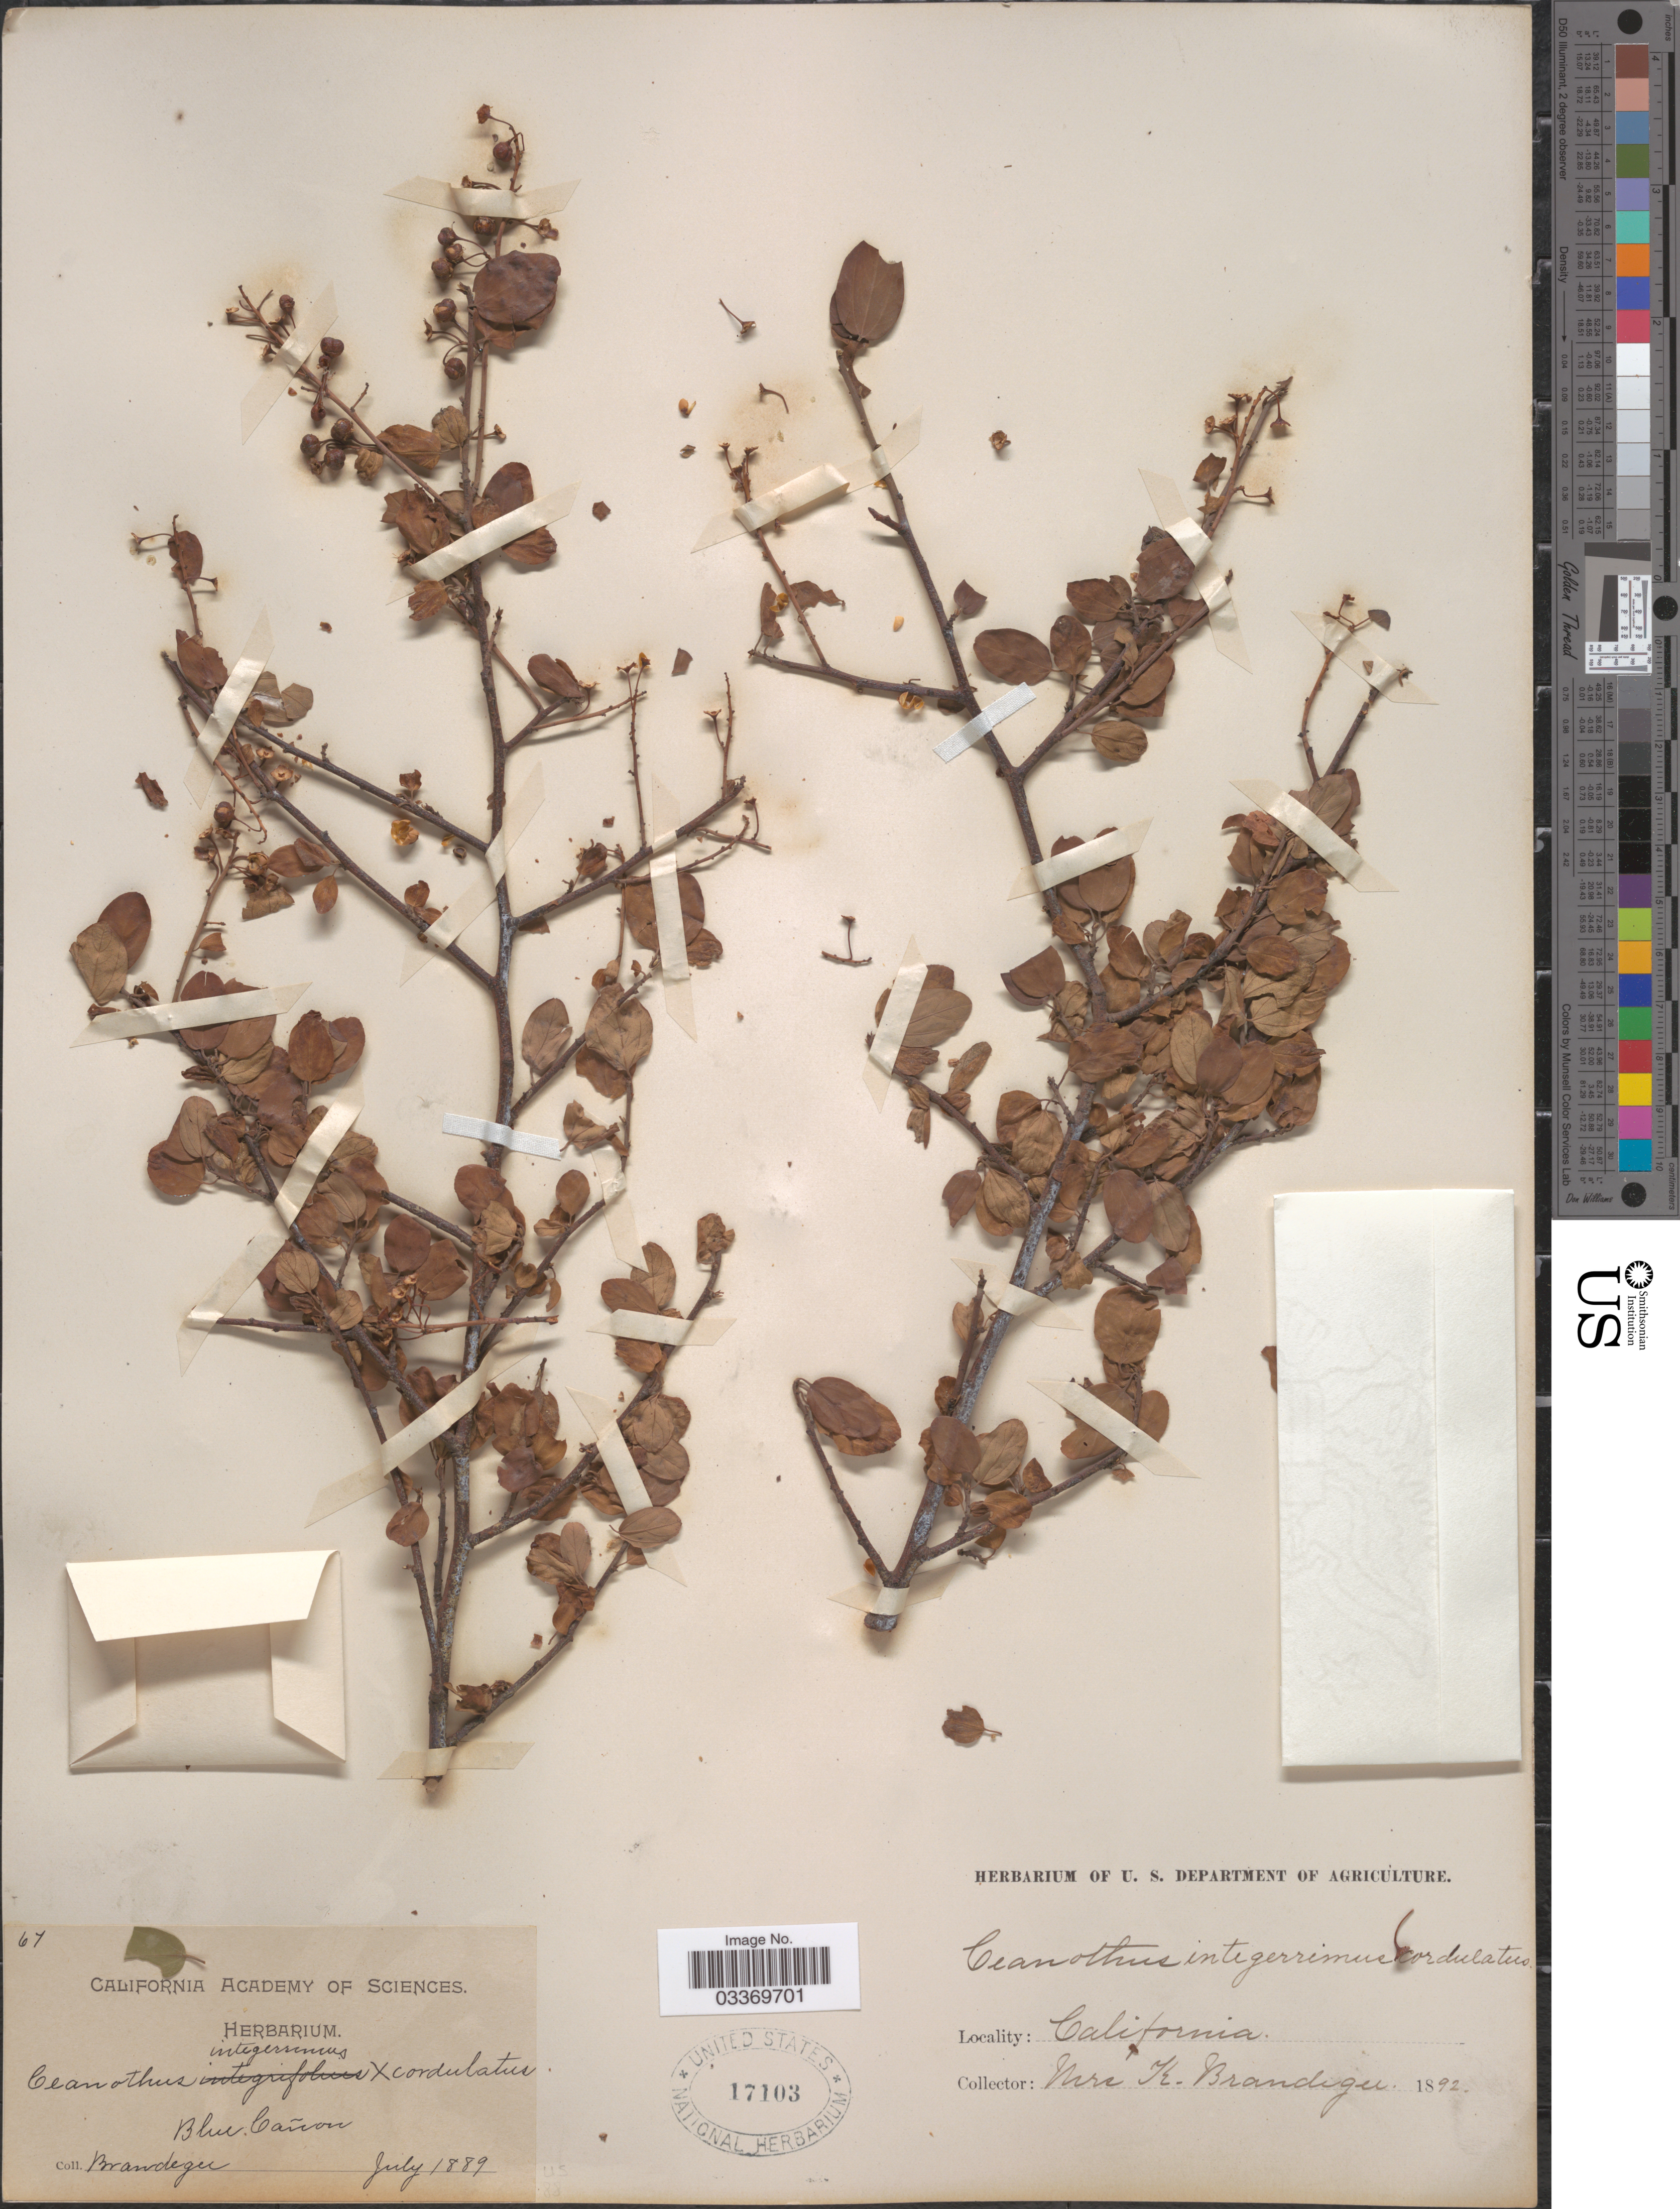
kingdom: Plantae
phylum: Tracheophyta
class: Magnoliopsida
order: Rosales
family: Rhamnaceae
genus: Ceanothus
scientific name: Ceanothus integerrimus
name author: Hook. & Arn.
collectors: K. Brandegee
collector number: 67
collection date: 1889-07/1892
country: United States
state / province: California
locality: Blue Cañon.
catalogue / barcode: US 17103